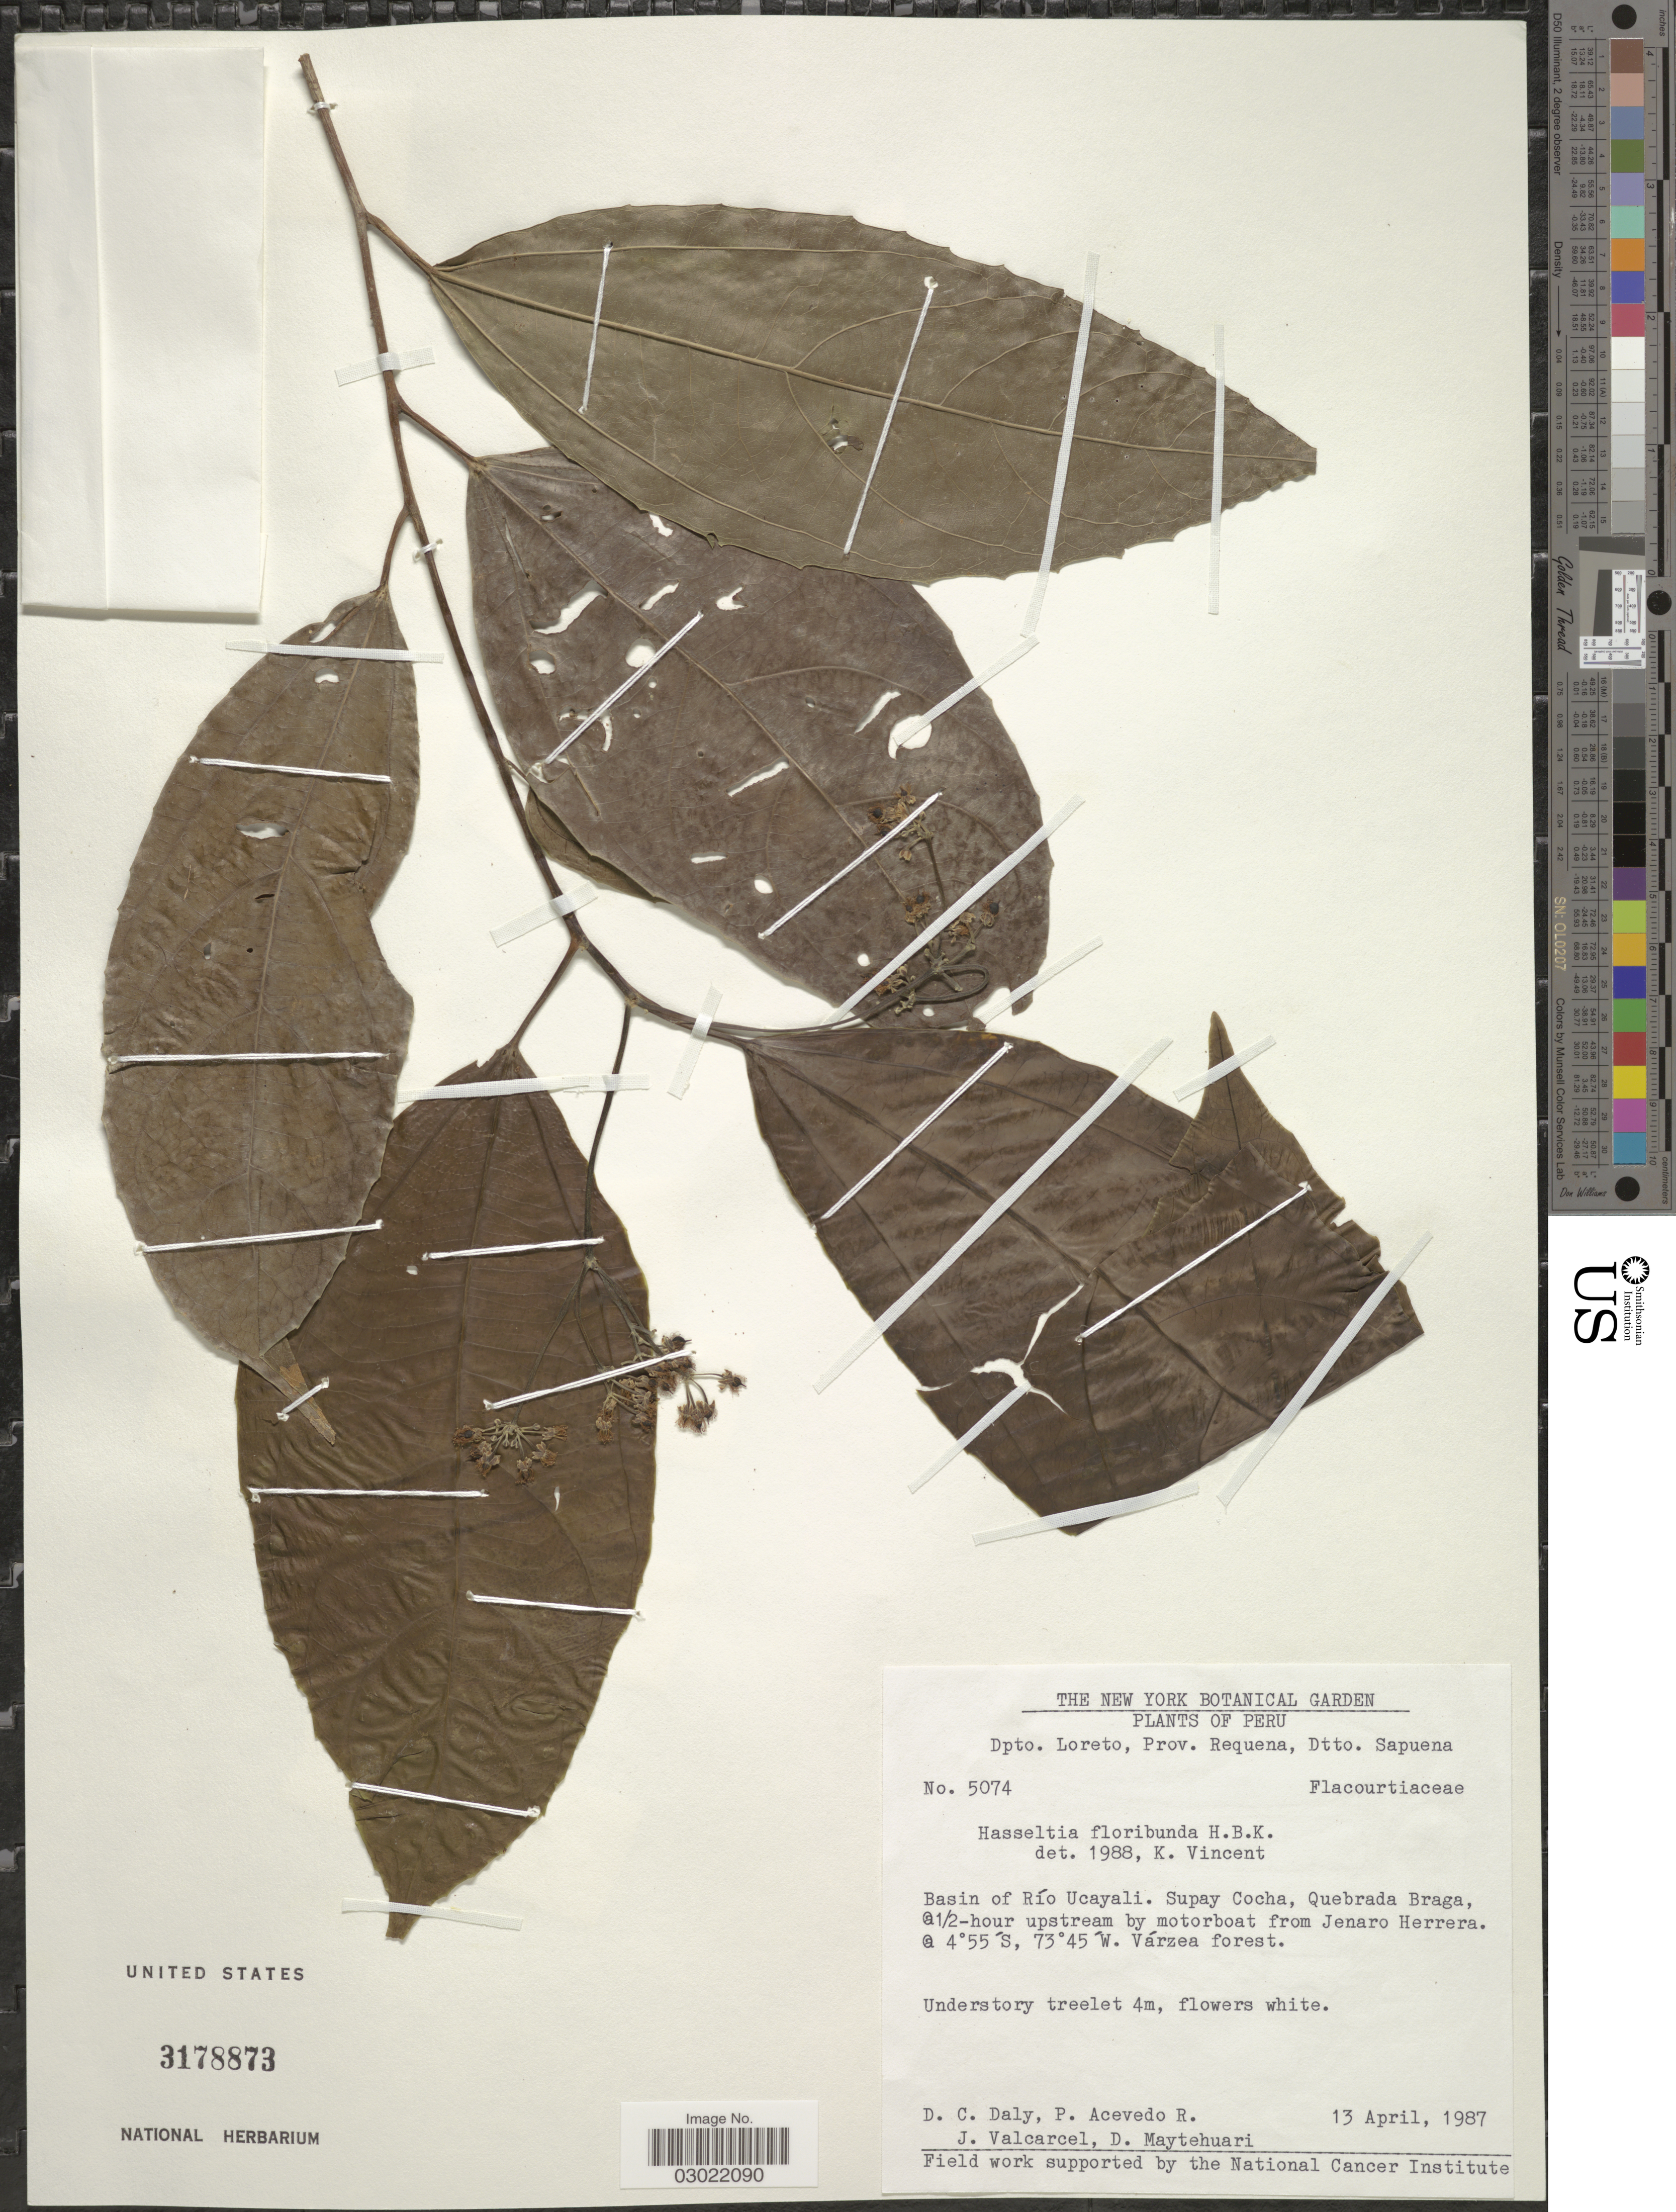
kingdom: Plantae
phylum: Tracheophyta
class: Magnoliopsida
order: Malpighiales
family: Salicaceae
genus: Hasseltia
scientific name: Hasseltia floribunda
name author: Kunth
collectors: D. C. Daly, P. Acevedo R., J. Valcarcel & D. Maytehuari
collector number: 5074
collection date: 1987-04-13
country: Peru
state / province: Loreto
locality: Dpto. Loreto, Prov. Requena, Dtto. Sapuena. Basin of Río Ucayali. Supay Cocha, Quebrada Braga, a [unsure placement] ½-hour upstream by motorboat from Jenaro Herrera.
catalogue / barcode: US 3178873